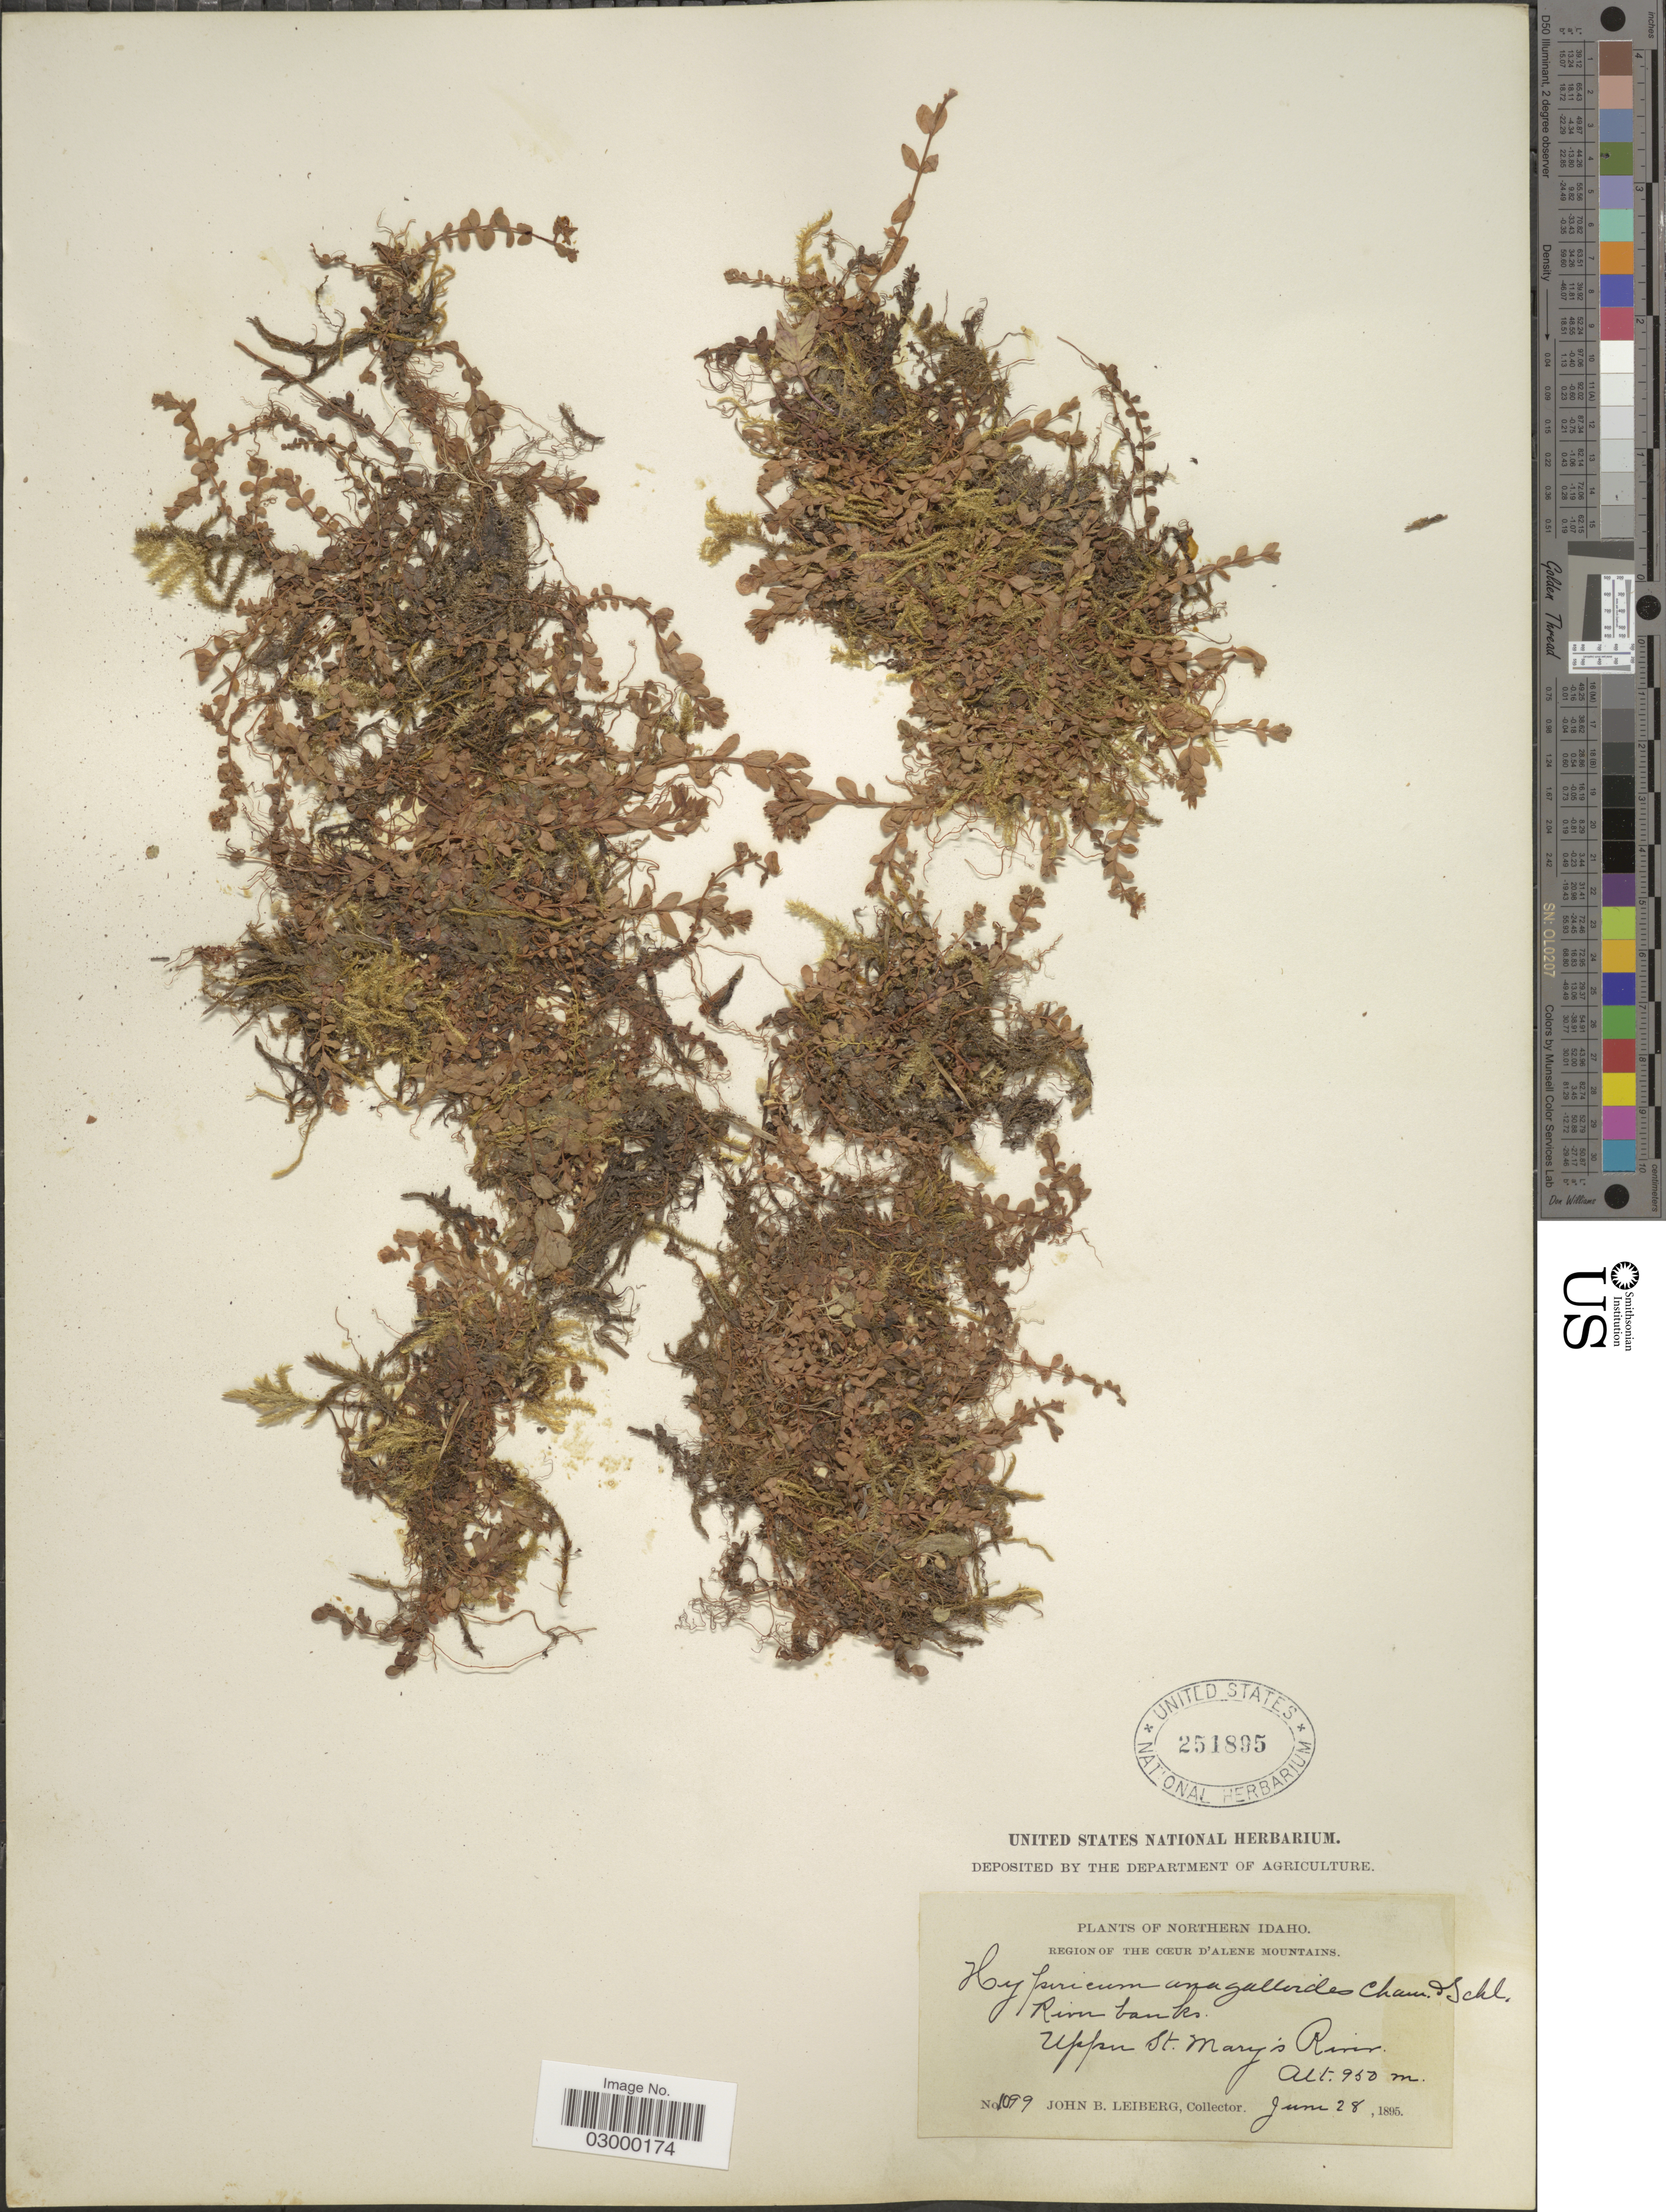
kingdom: Plantae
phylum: Tracheophyta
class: Magnoliopsida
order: Malpighiales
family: Hypericaceae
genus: Hypericum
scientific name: Hypericum anagalloides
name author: Cham. & Schltdl.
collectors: J. B. Leiberg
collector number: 1099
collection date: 1895-06-28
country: United States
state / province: Idaho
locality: Northern Idaho, Region of the Coeur D'Alene Mountains, Upper St. Mary's River.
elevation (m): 950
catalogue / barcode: US 251895